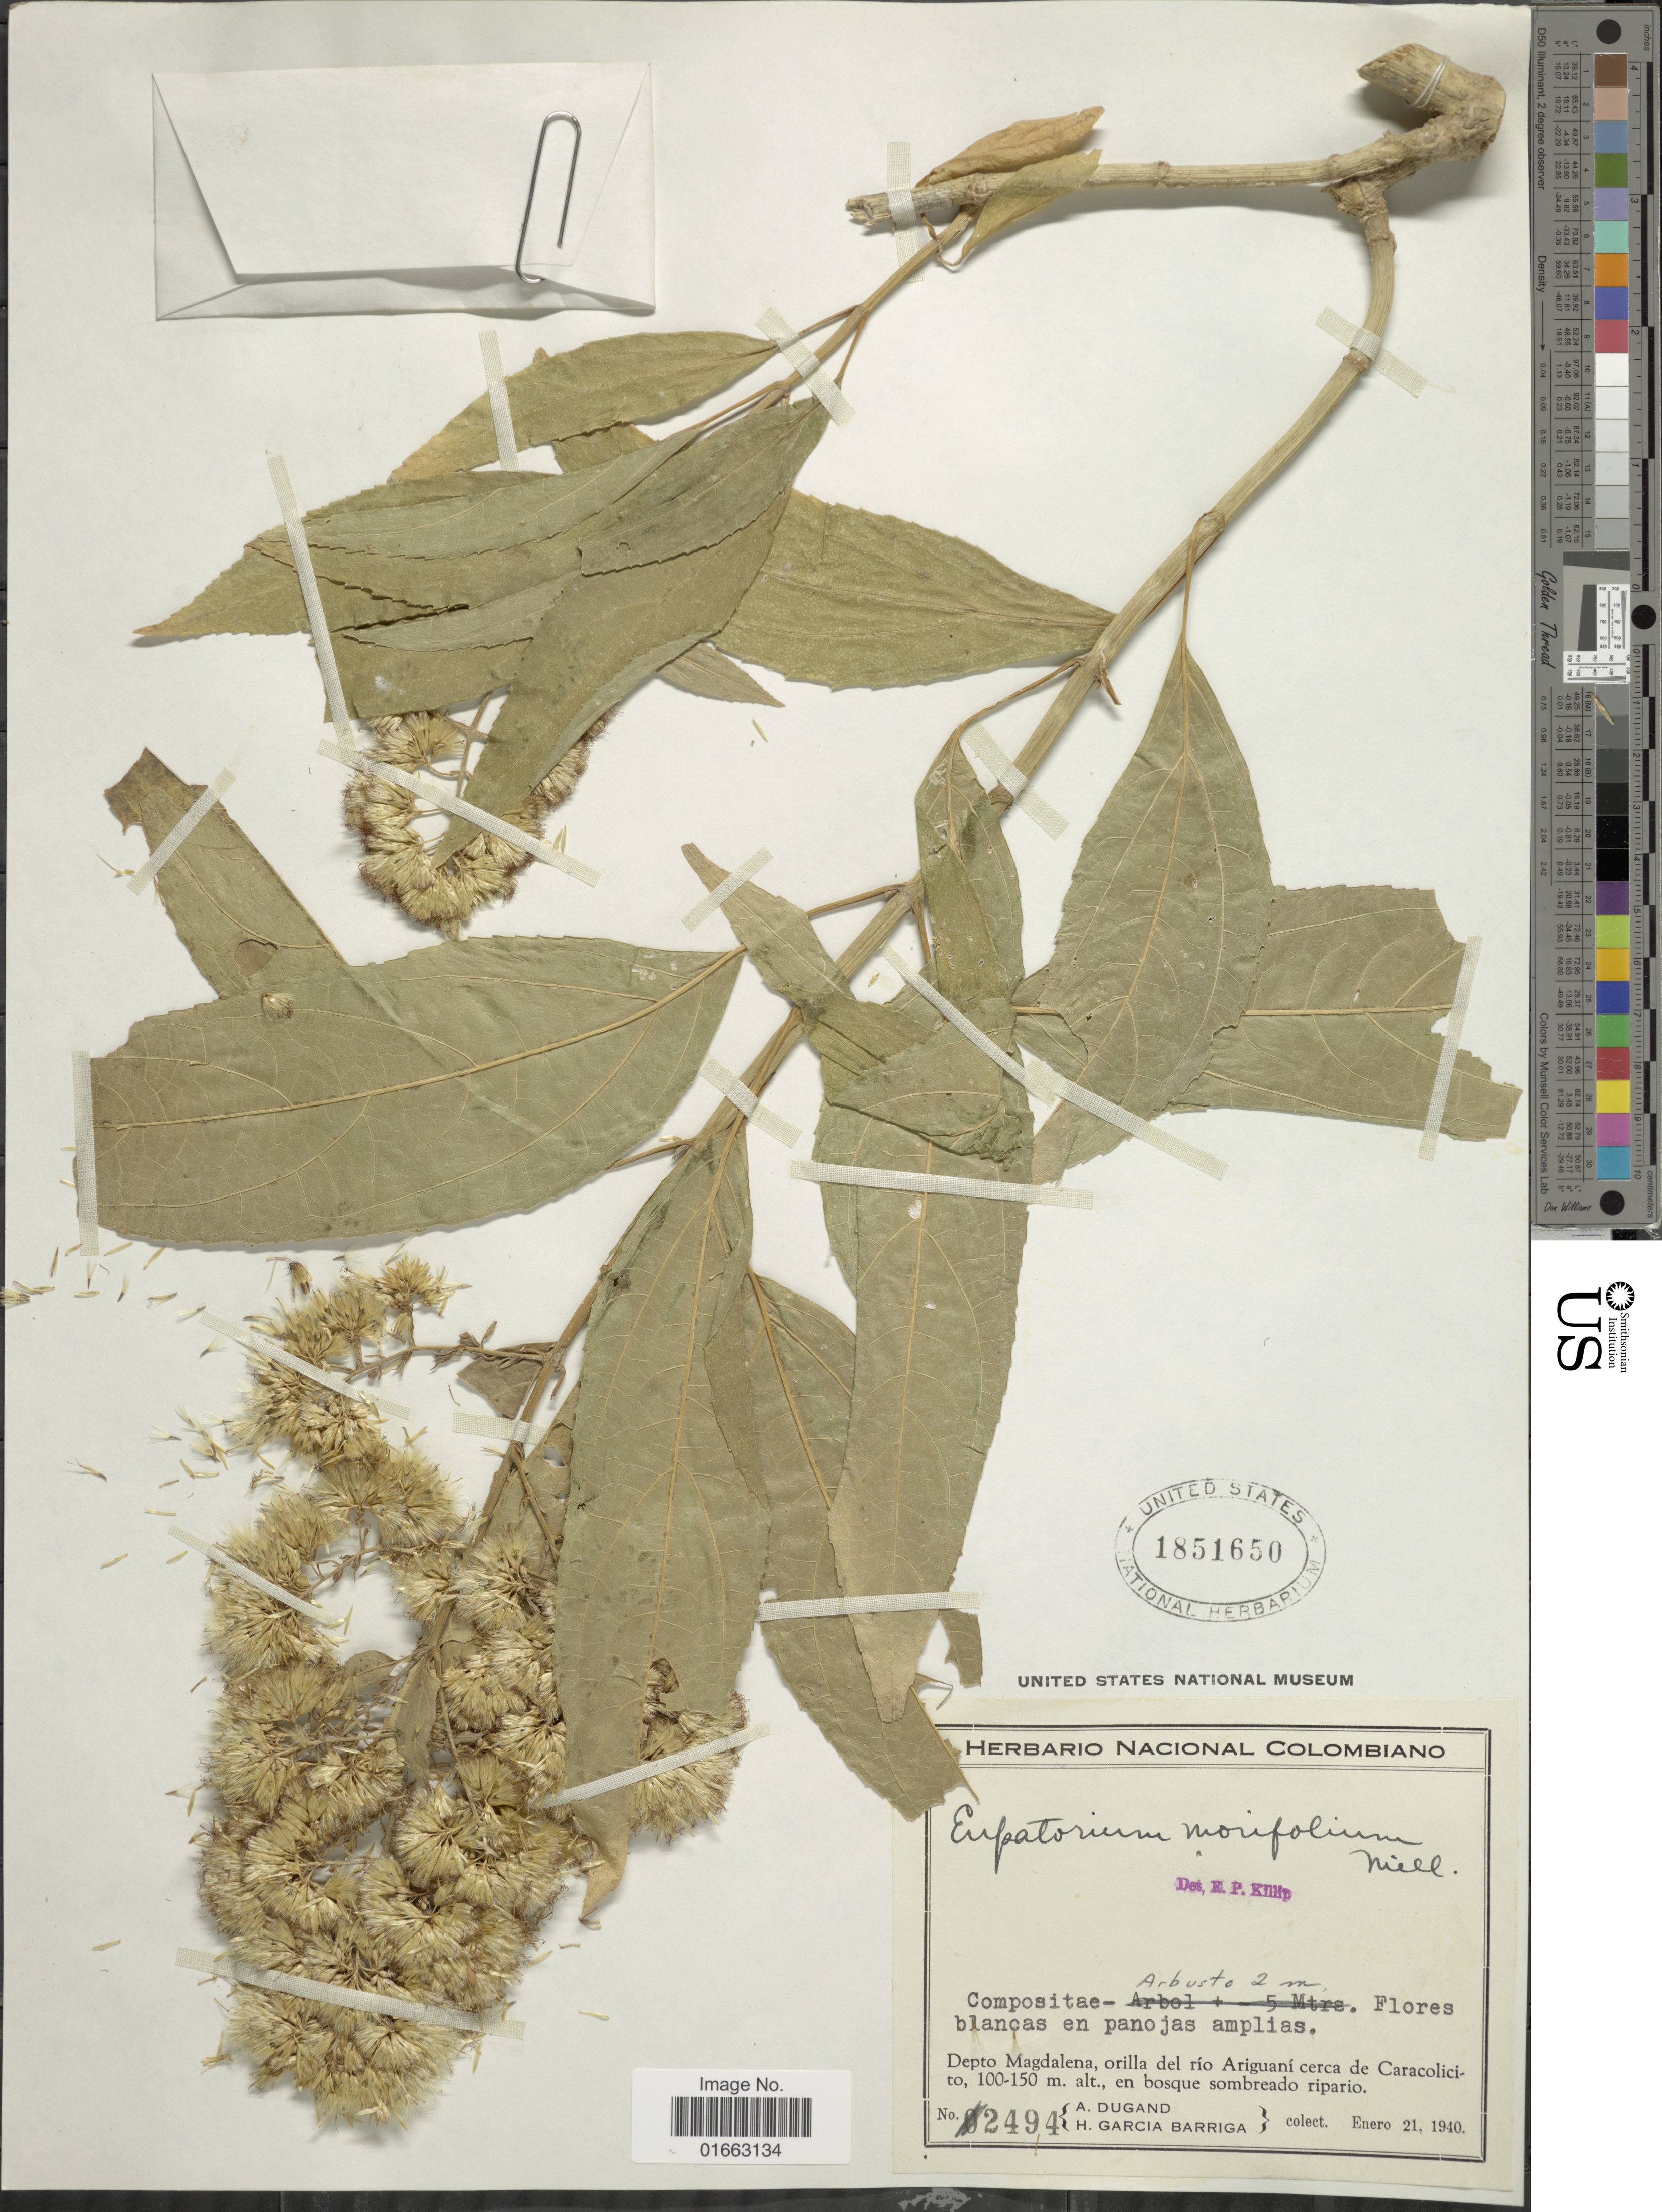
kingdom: Plantae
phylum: Tracheophyta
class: Magnoliopsida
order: Asterales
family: Asteraceae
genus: Critonia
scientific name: Critonia morifolia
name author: (Mill.) R.M. King & H. Rob.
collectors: A. Dugand & H. García Barriga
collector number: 2494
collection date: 1940-01-21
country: Colombia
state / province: Magdalena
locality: Orilla del río Ariguaní cerca de Caracolicito, en bosque sombreado ripario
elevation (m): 100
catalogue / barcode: US 1851650